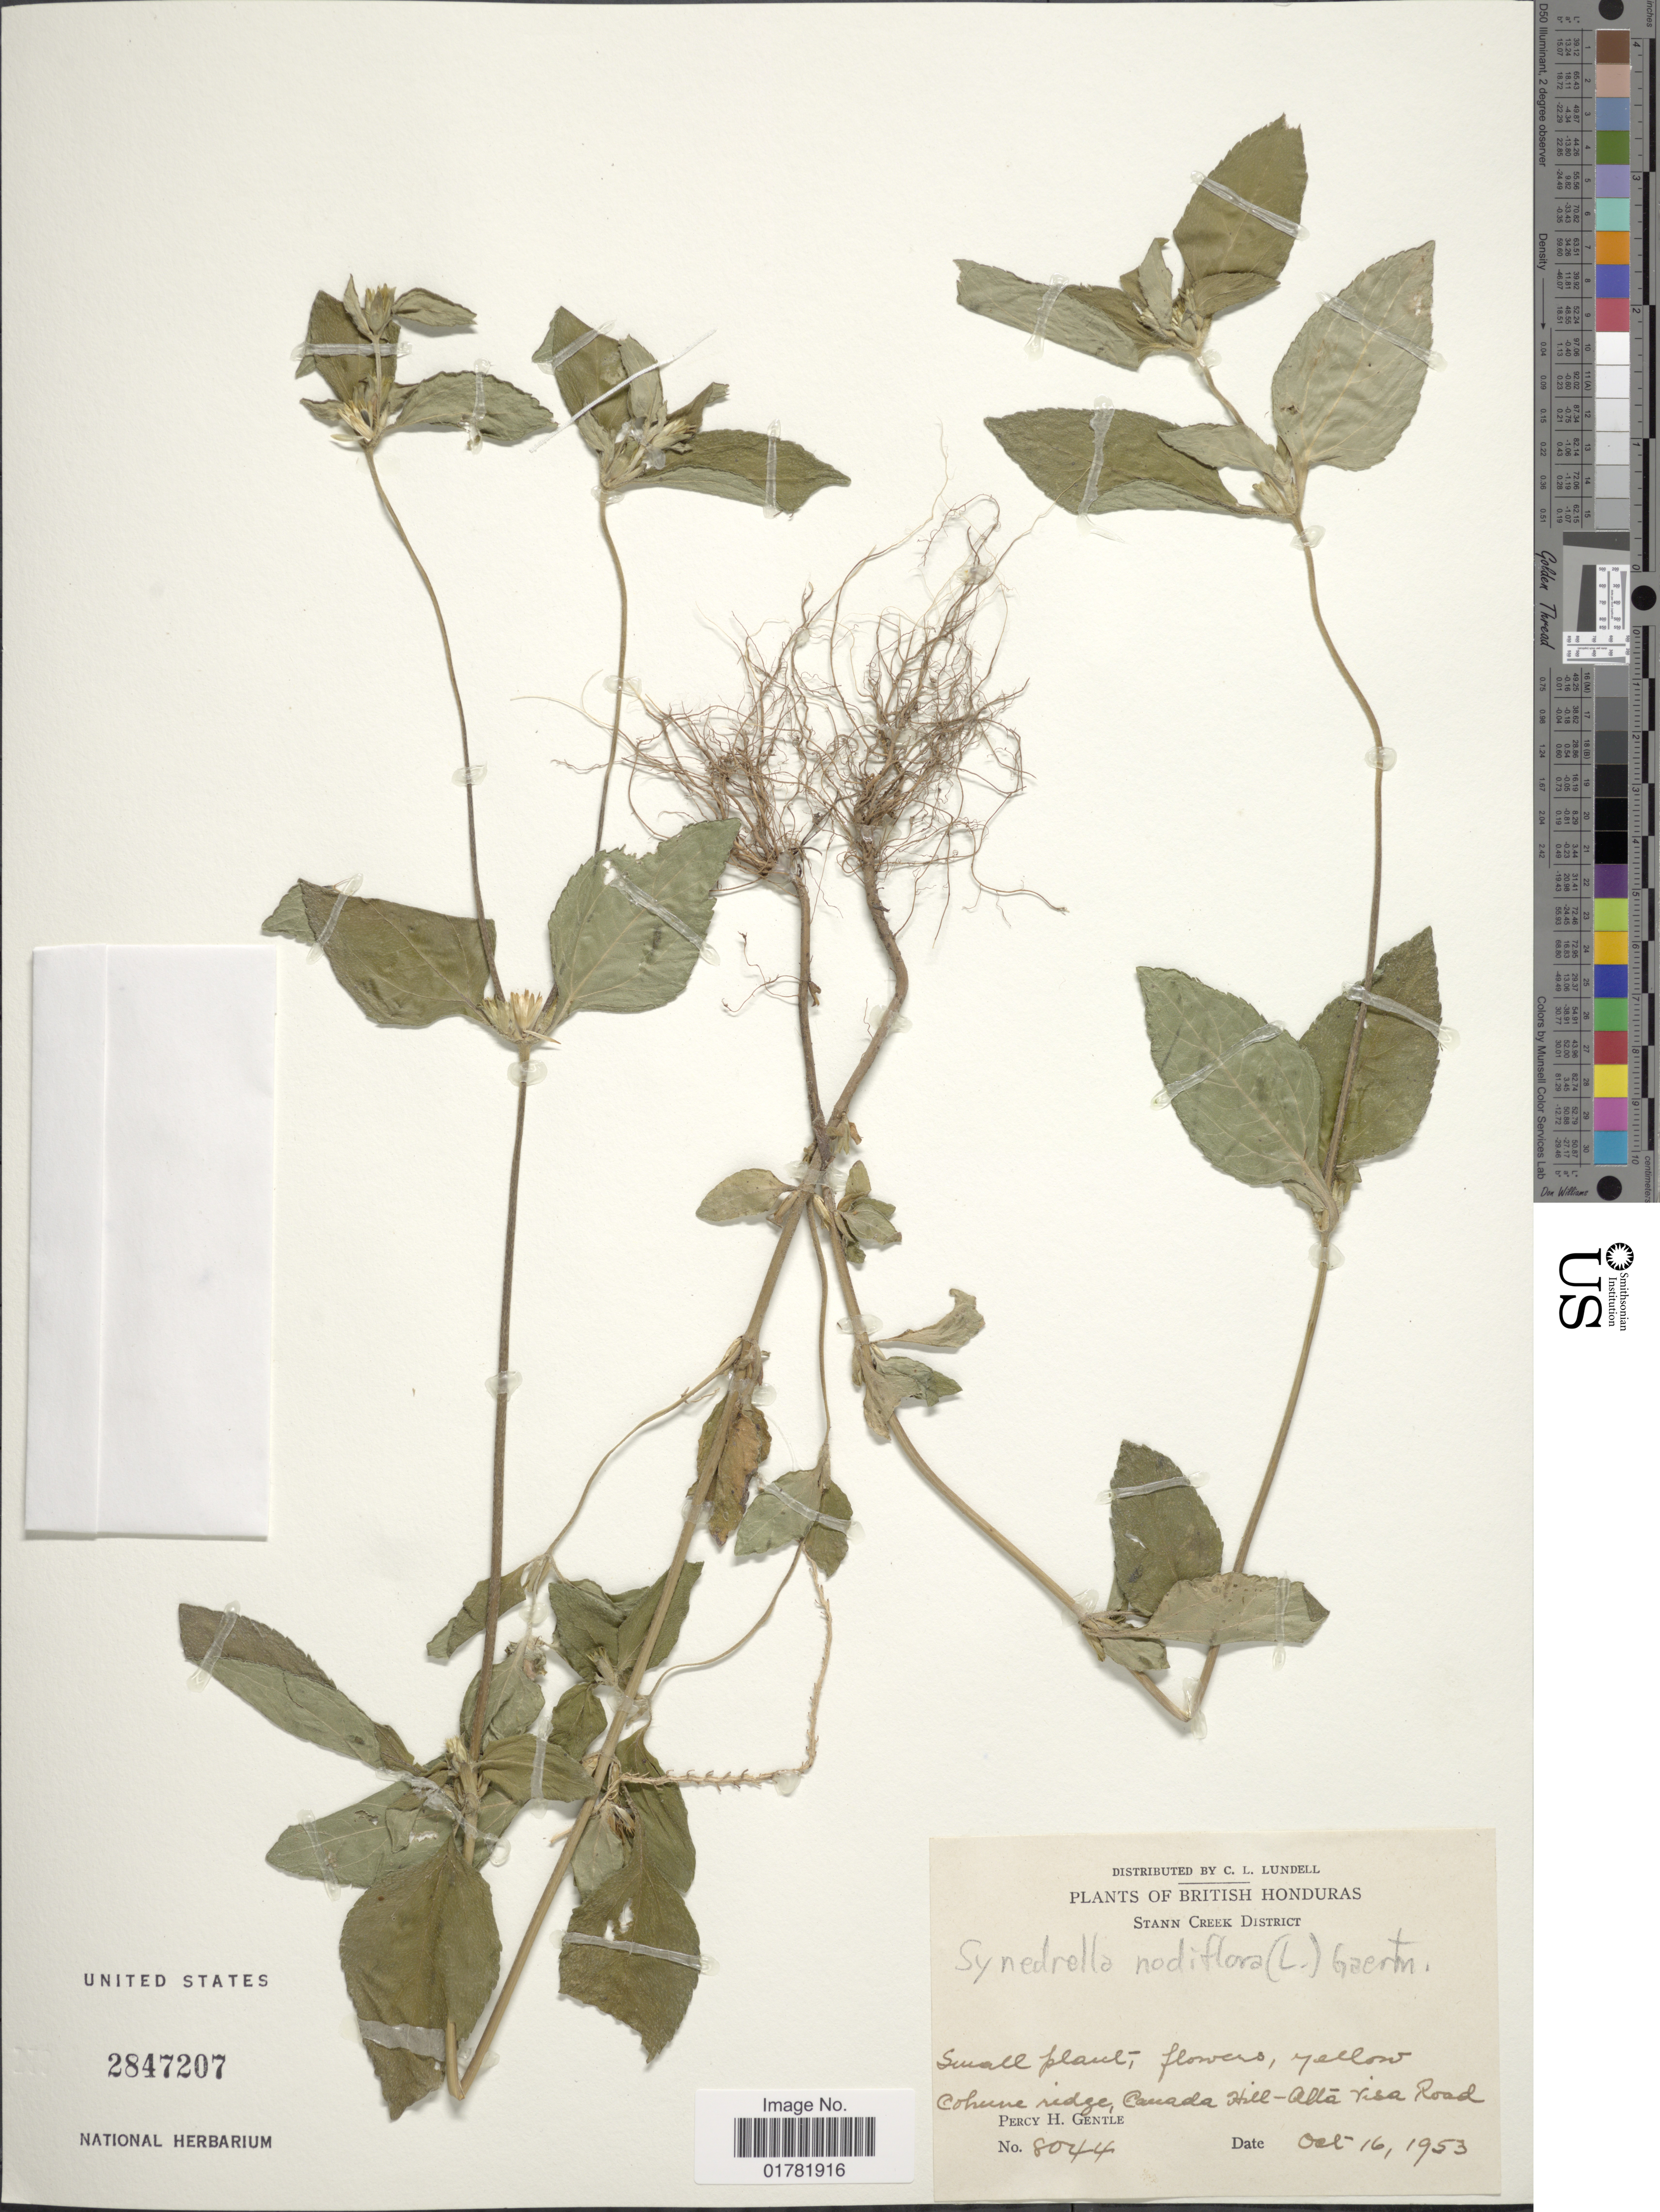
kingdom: Plantae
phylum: Tracheophyta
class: Magnoliopsida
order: Asterales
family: Asteraceae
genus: Synedrella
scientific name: Synedrella nodiflora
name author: (L.) Gaertn.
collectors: P. H. Gentle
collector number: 8044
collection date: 1953-10-16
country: Belize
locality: British Honduras. Stann Creek District, Cohune ridge, canada Hill-Alta Visa Road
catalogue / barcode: US 2847207